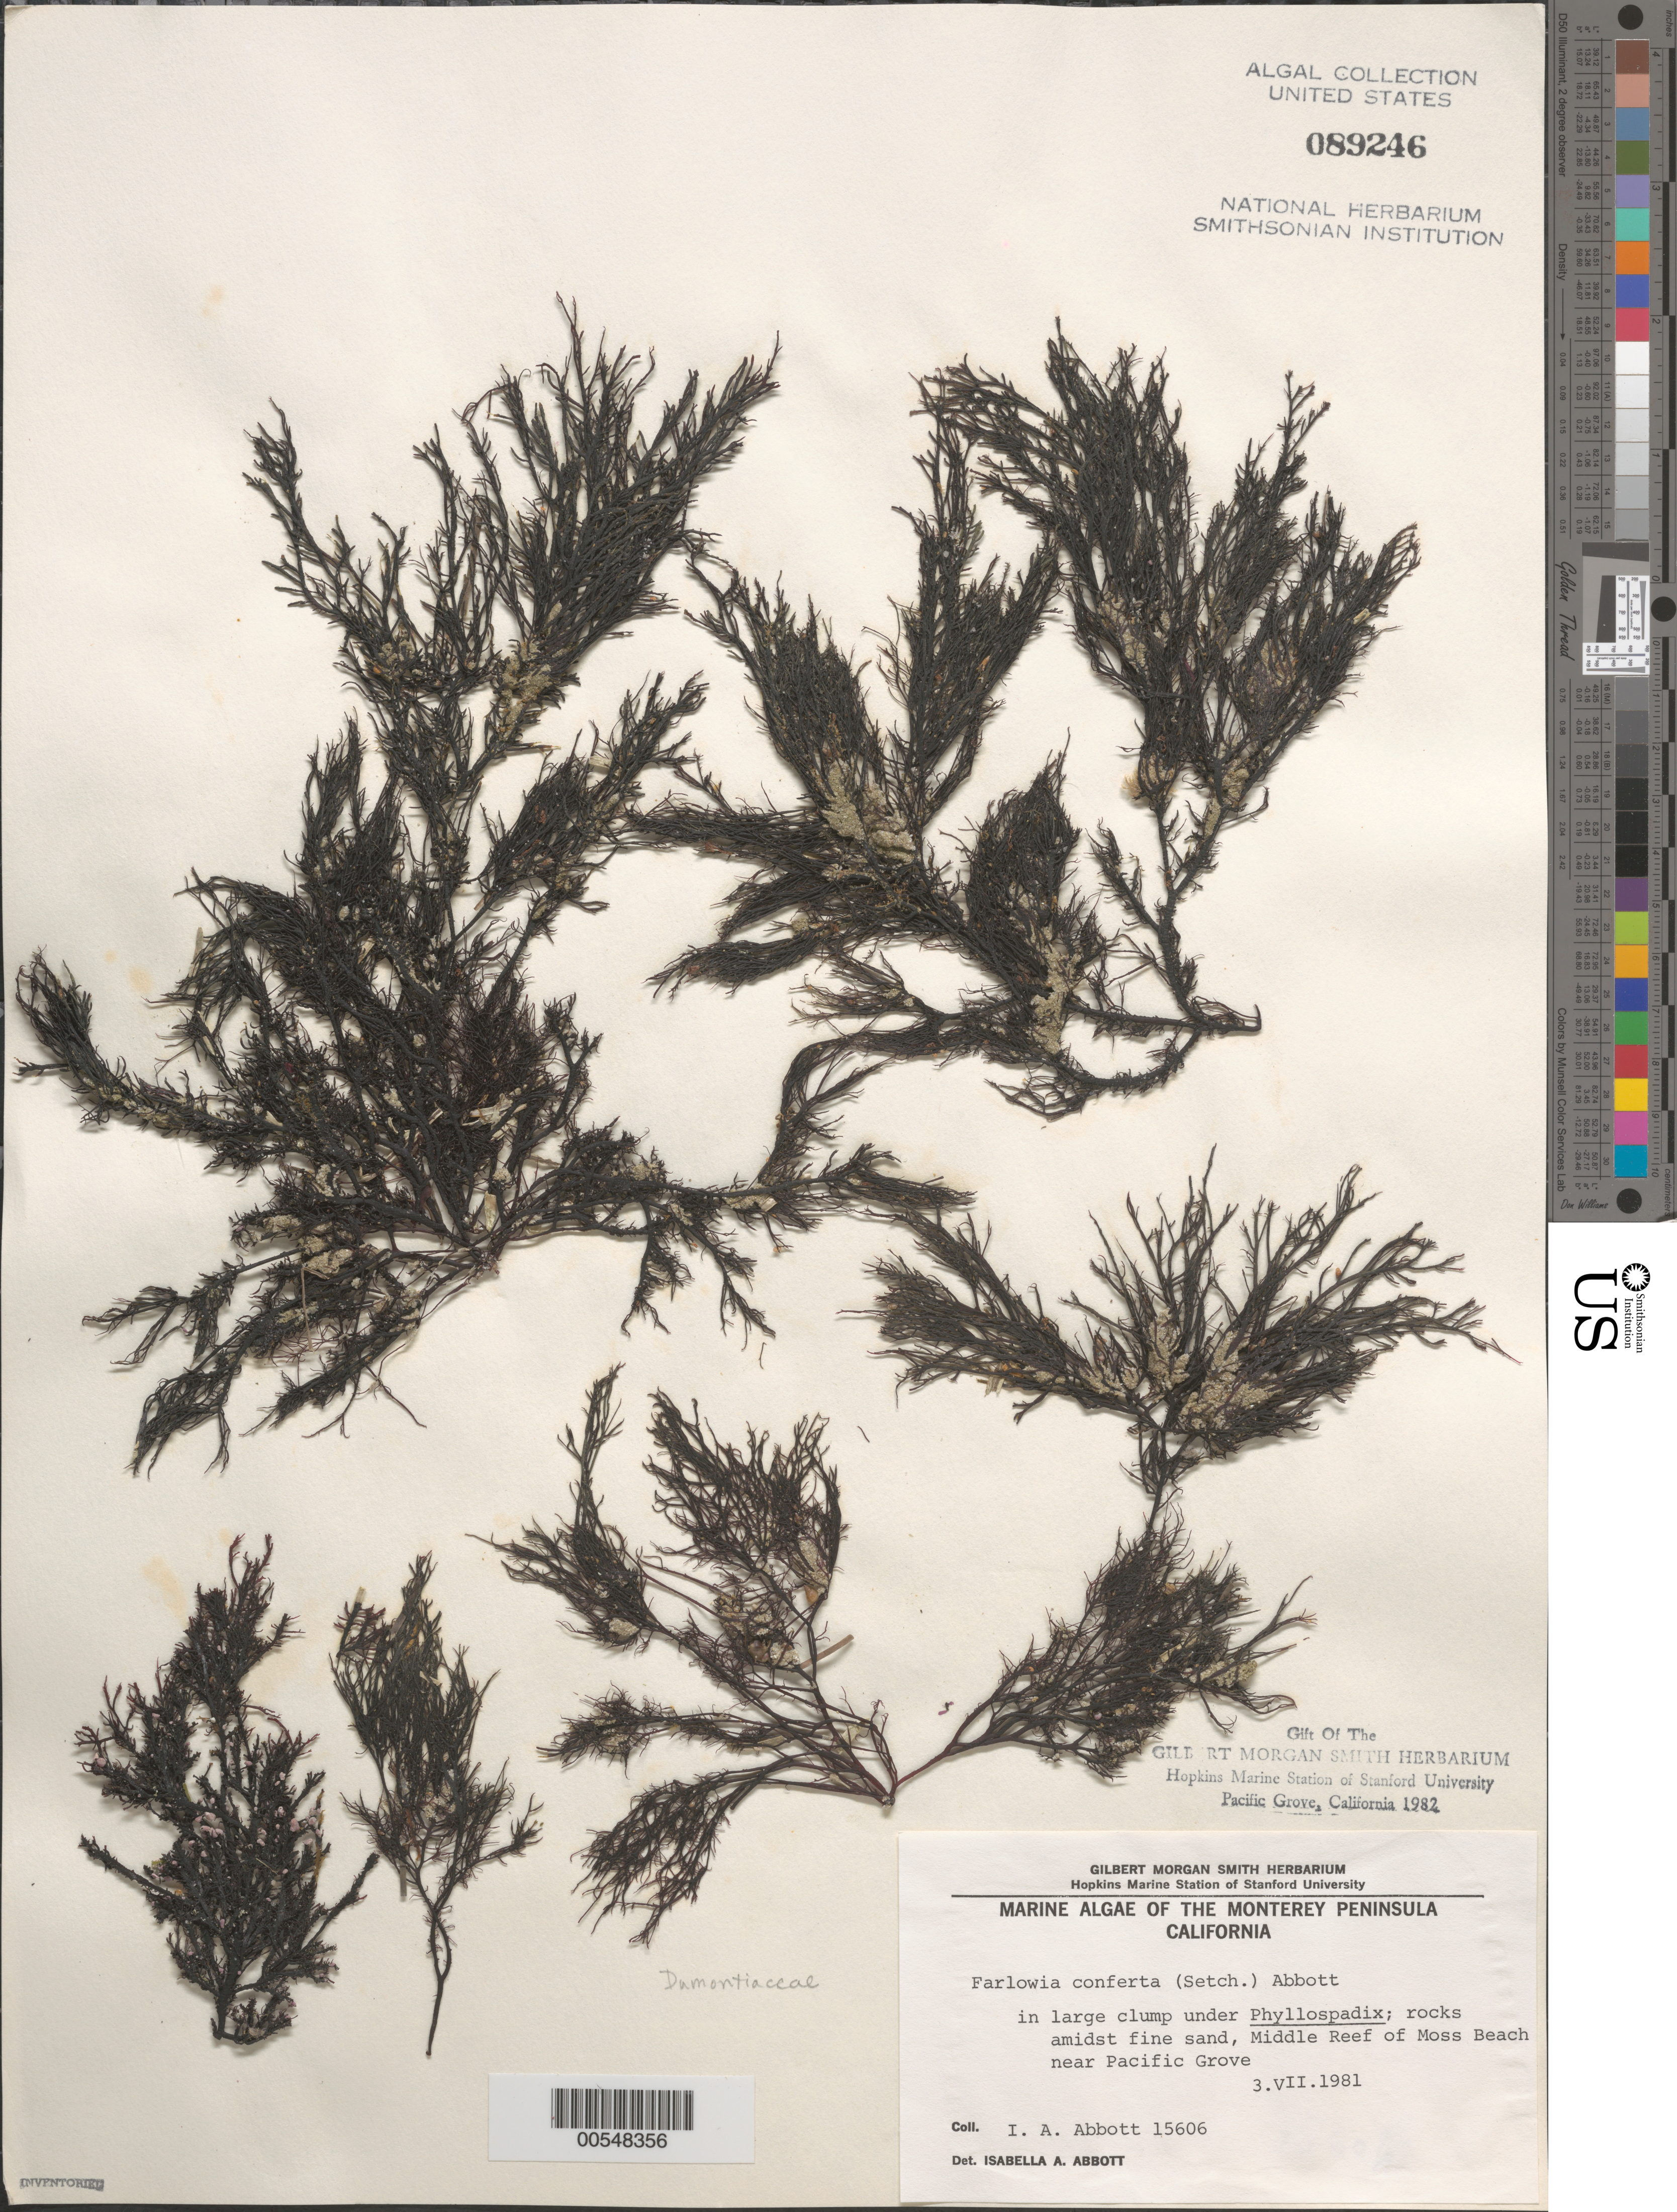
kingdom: Plantae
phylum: Rhodophyta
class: Florideophyceae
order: Gigartinales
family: Dumontiaceae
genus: Farlowia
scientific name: Farlowia conferta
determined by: Abbott, Isabella A.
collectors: I. A. Abbott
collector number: IAA 15606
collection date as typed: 03 Jul 1981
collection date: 1981-07-03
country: United States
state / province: California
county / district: Monterey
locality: Middle reef of Moss Beach, near Pacific Grove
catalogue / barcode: US 89246